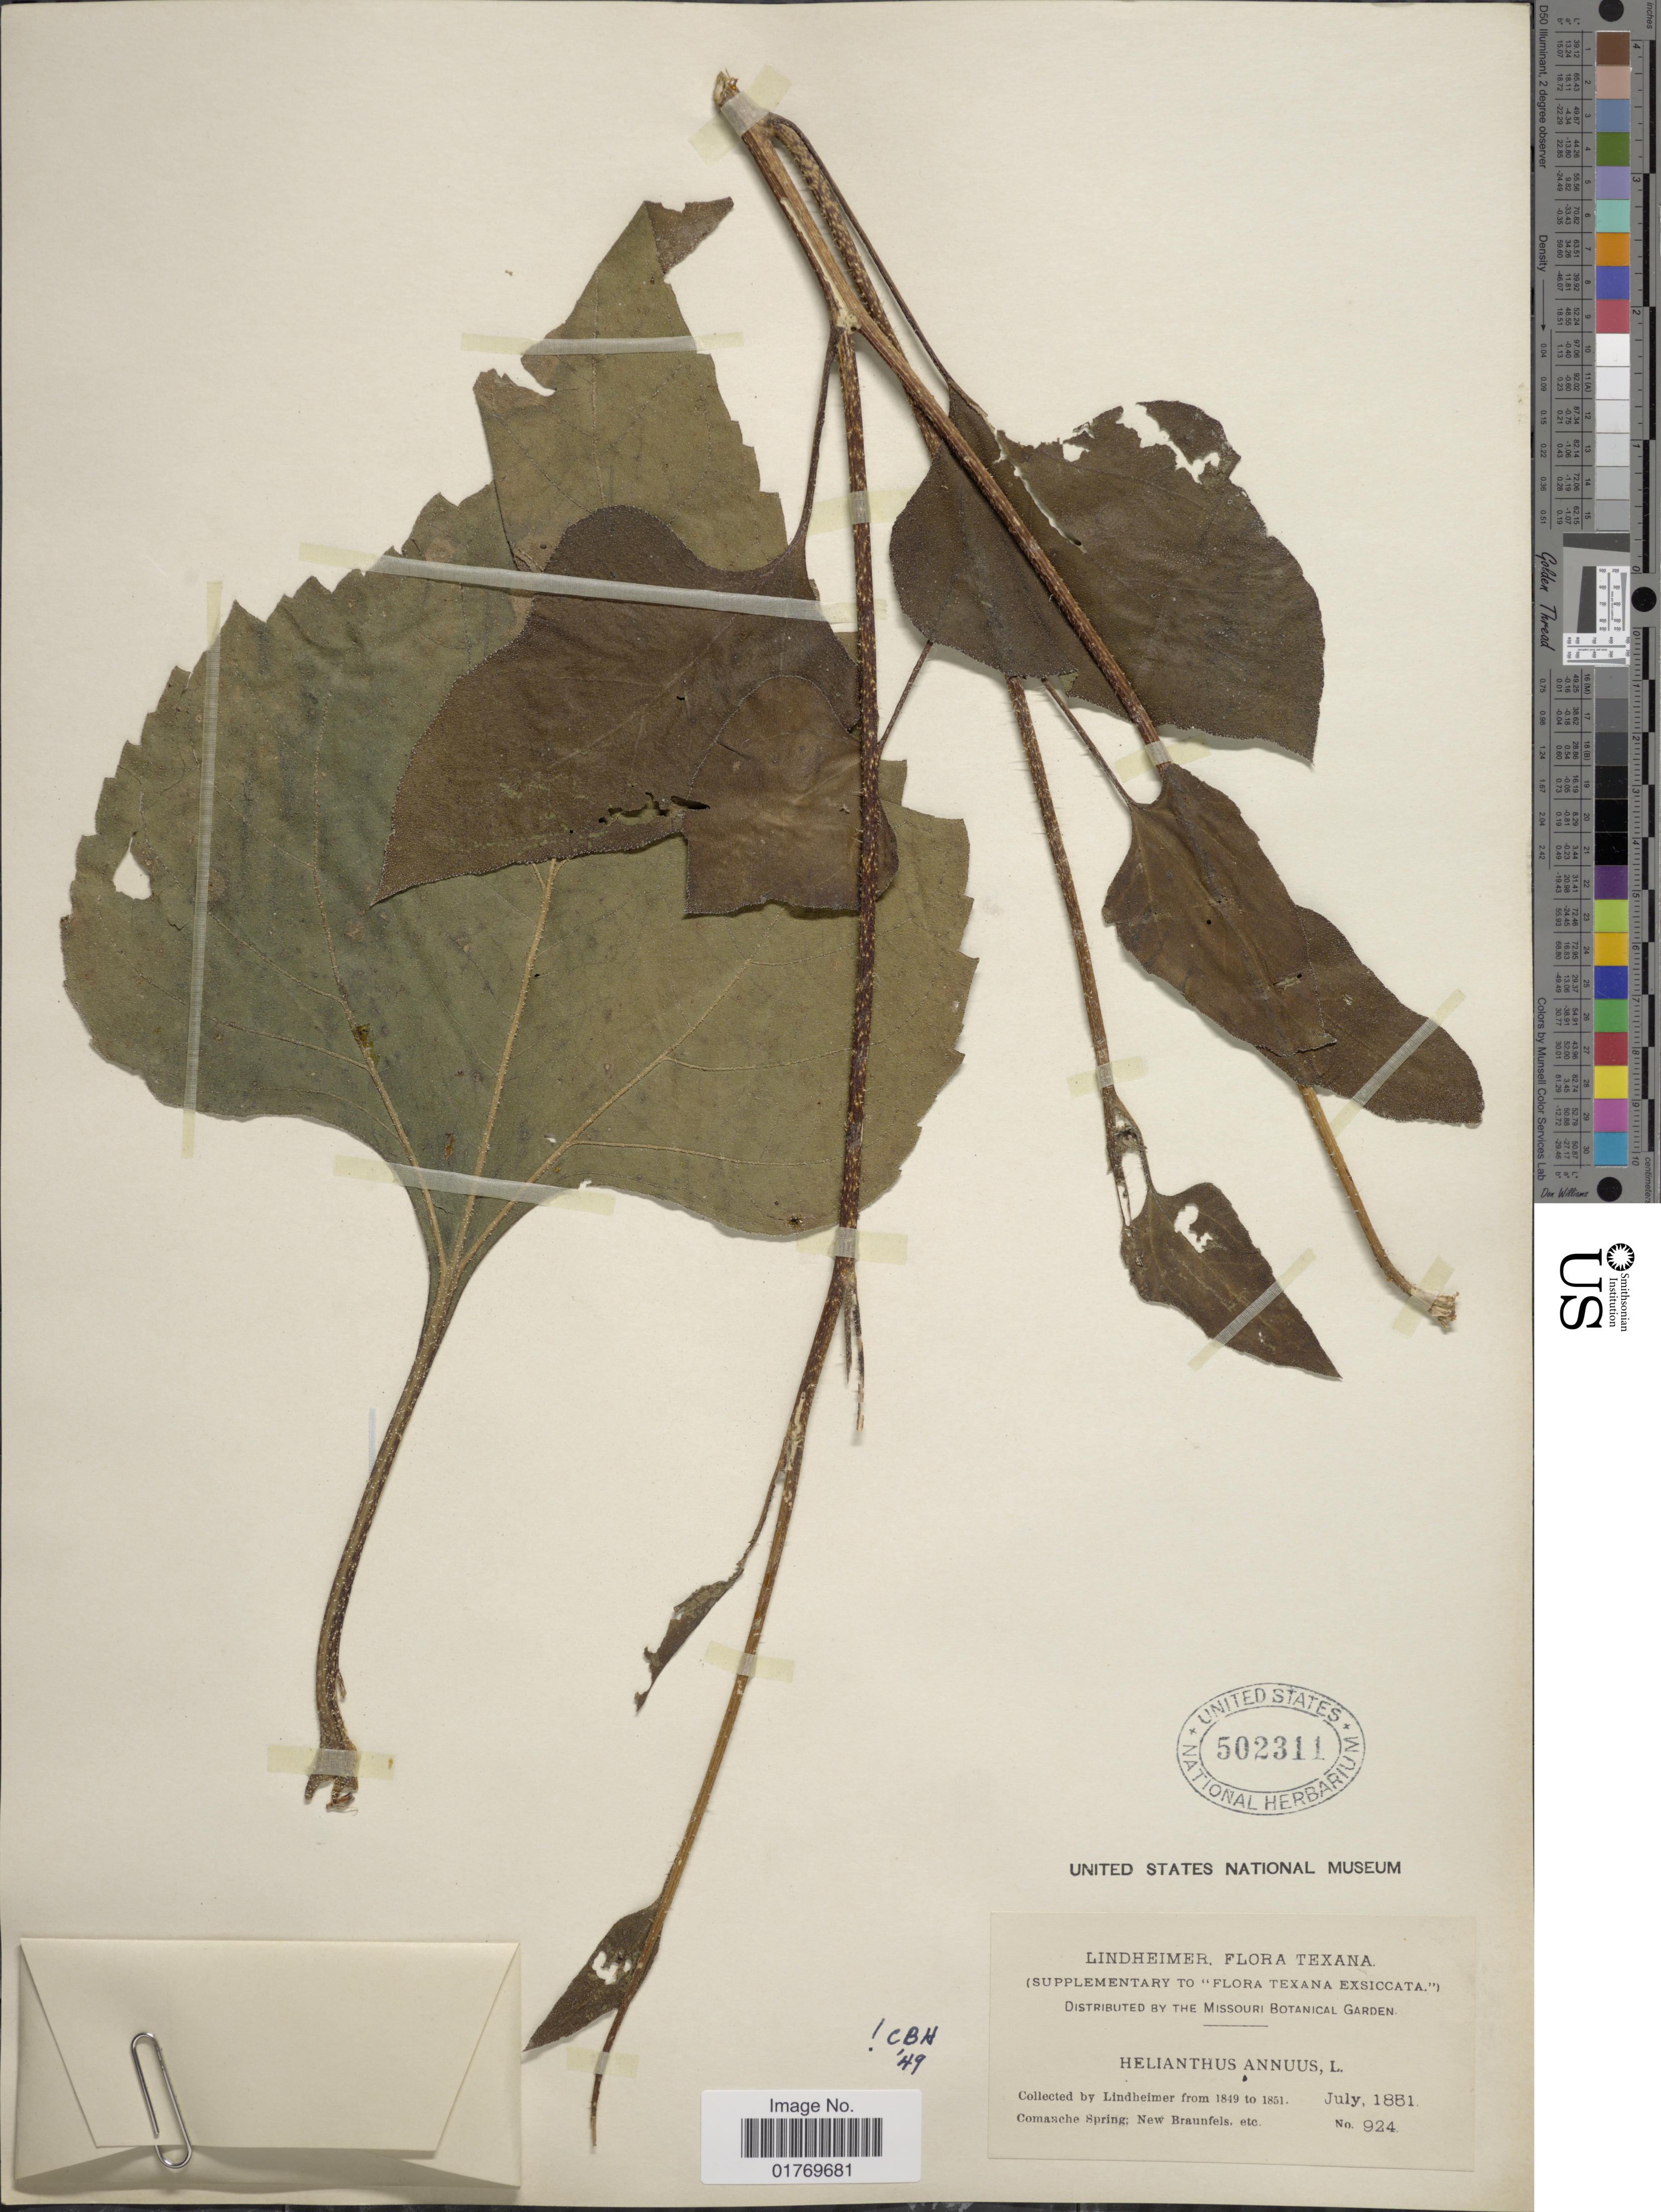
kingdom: Plantae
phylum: Tracheophyta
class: Magnoliopsida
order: Asterales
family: Asteraceae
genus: Helianthus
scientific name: Helianthus annuus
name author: L.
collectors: -. Lindheimer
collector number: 924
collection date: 1851-07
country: United States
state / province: Texas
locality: Comanche Springs: New Braunfels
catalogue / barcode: US 502311